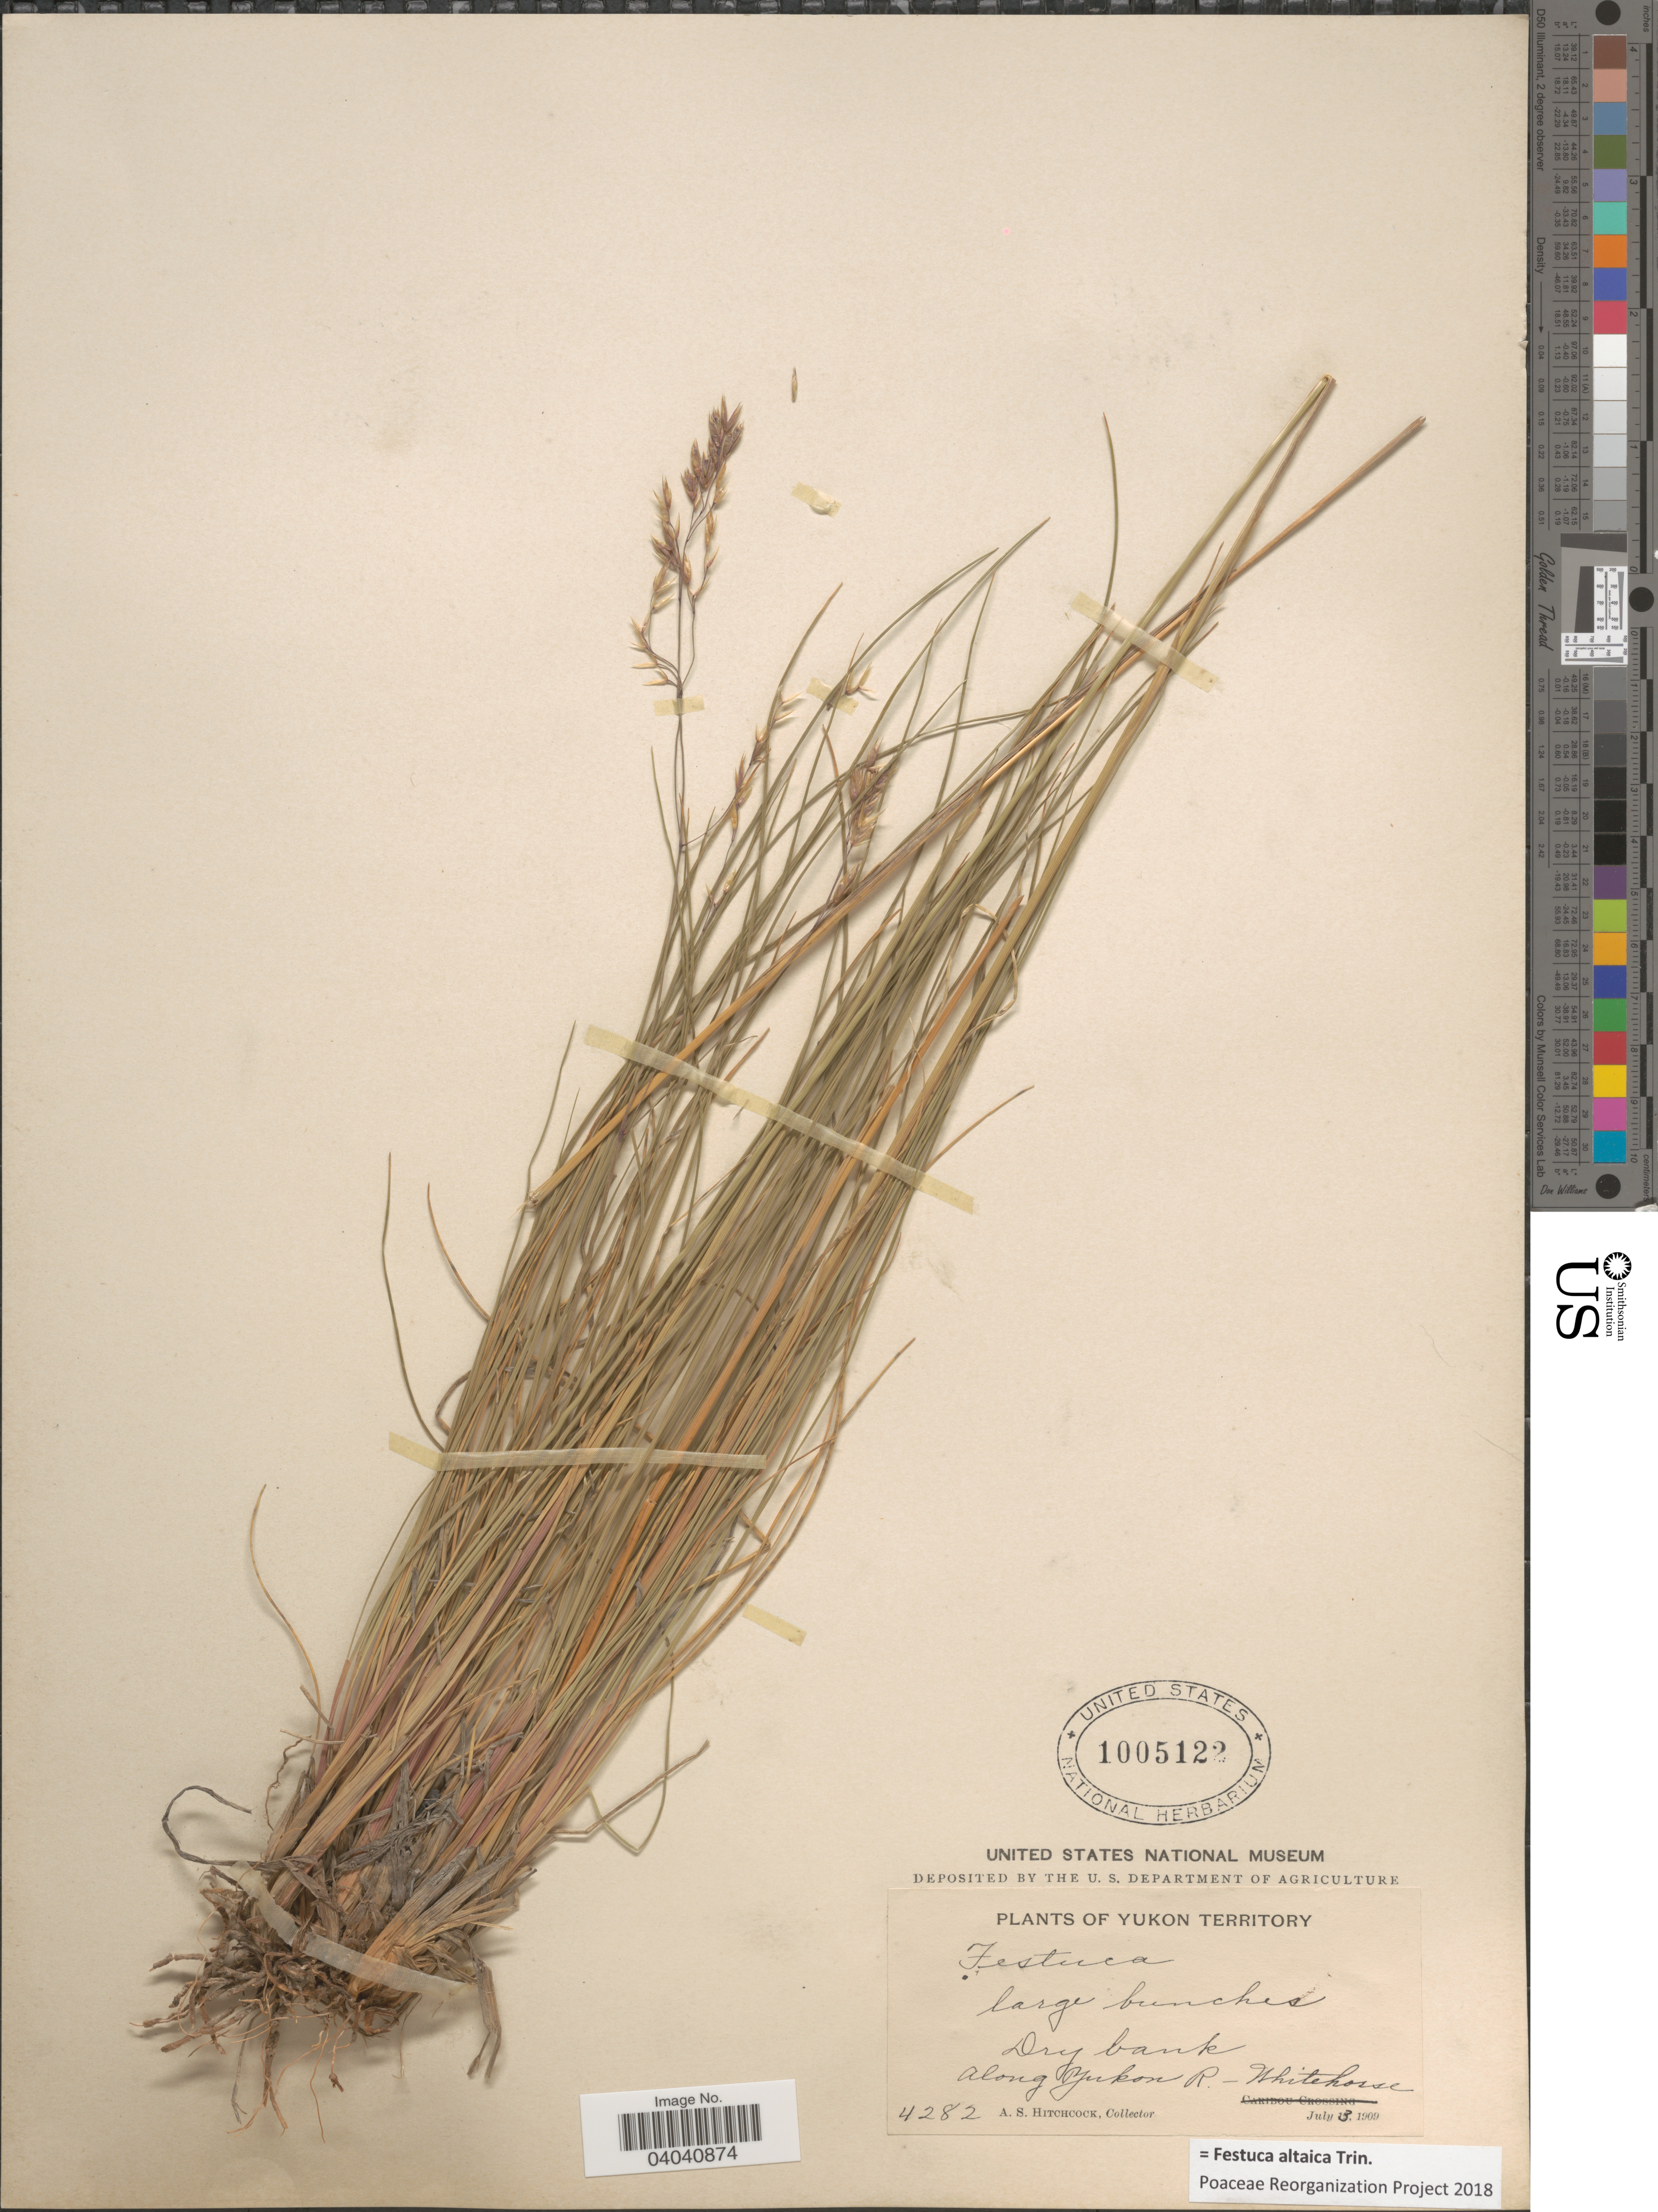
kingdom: Plantae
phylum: Tracheophyta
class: Liliopsida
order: Poales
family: Poaceae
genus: Festuca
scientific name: Festuca altaica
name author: Trin.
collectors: A. S. Hitchcock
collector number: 4282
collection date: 1909-07-13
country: Canada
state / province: Yukon Territory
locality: Dry bank along Yukon R. - Whitehorse.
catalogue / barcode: US 1005122